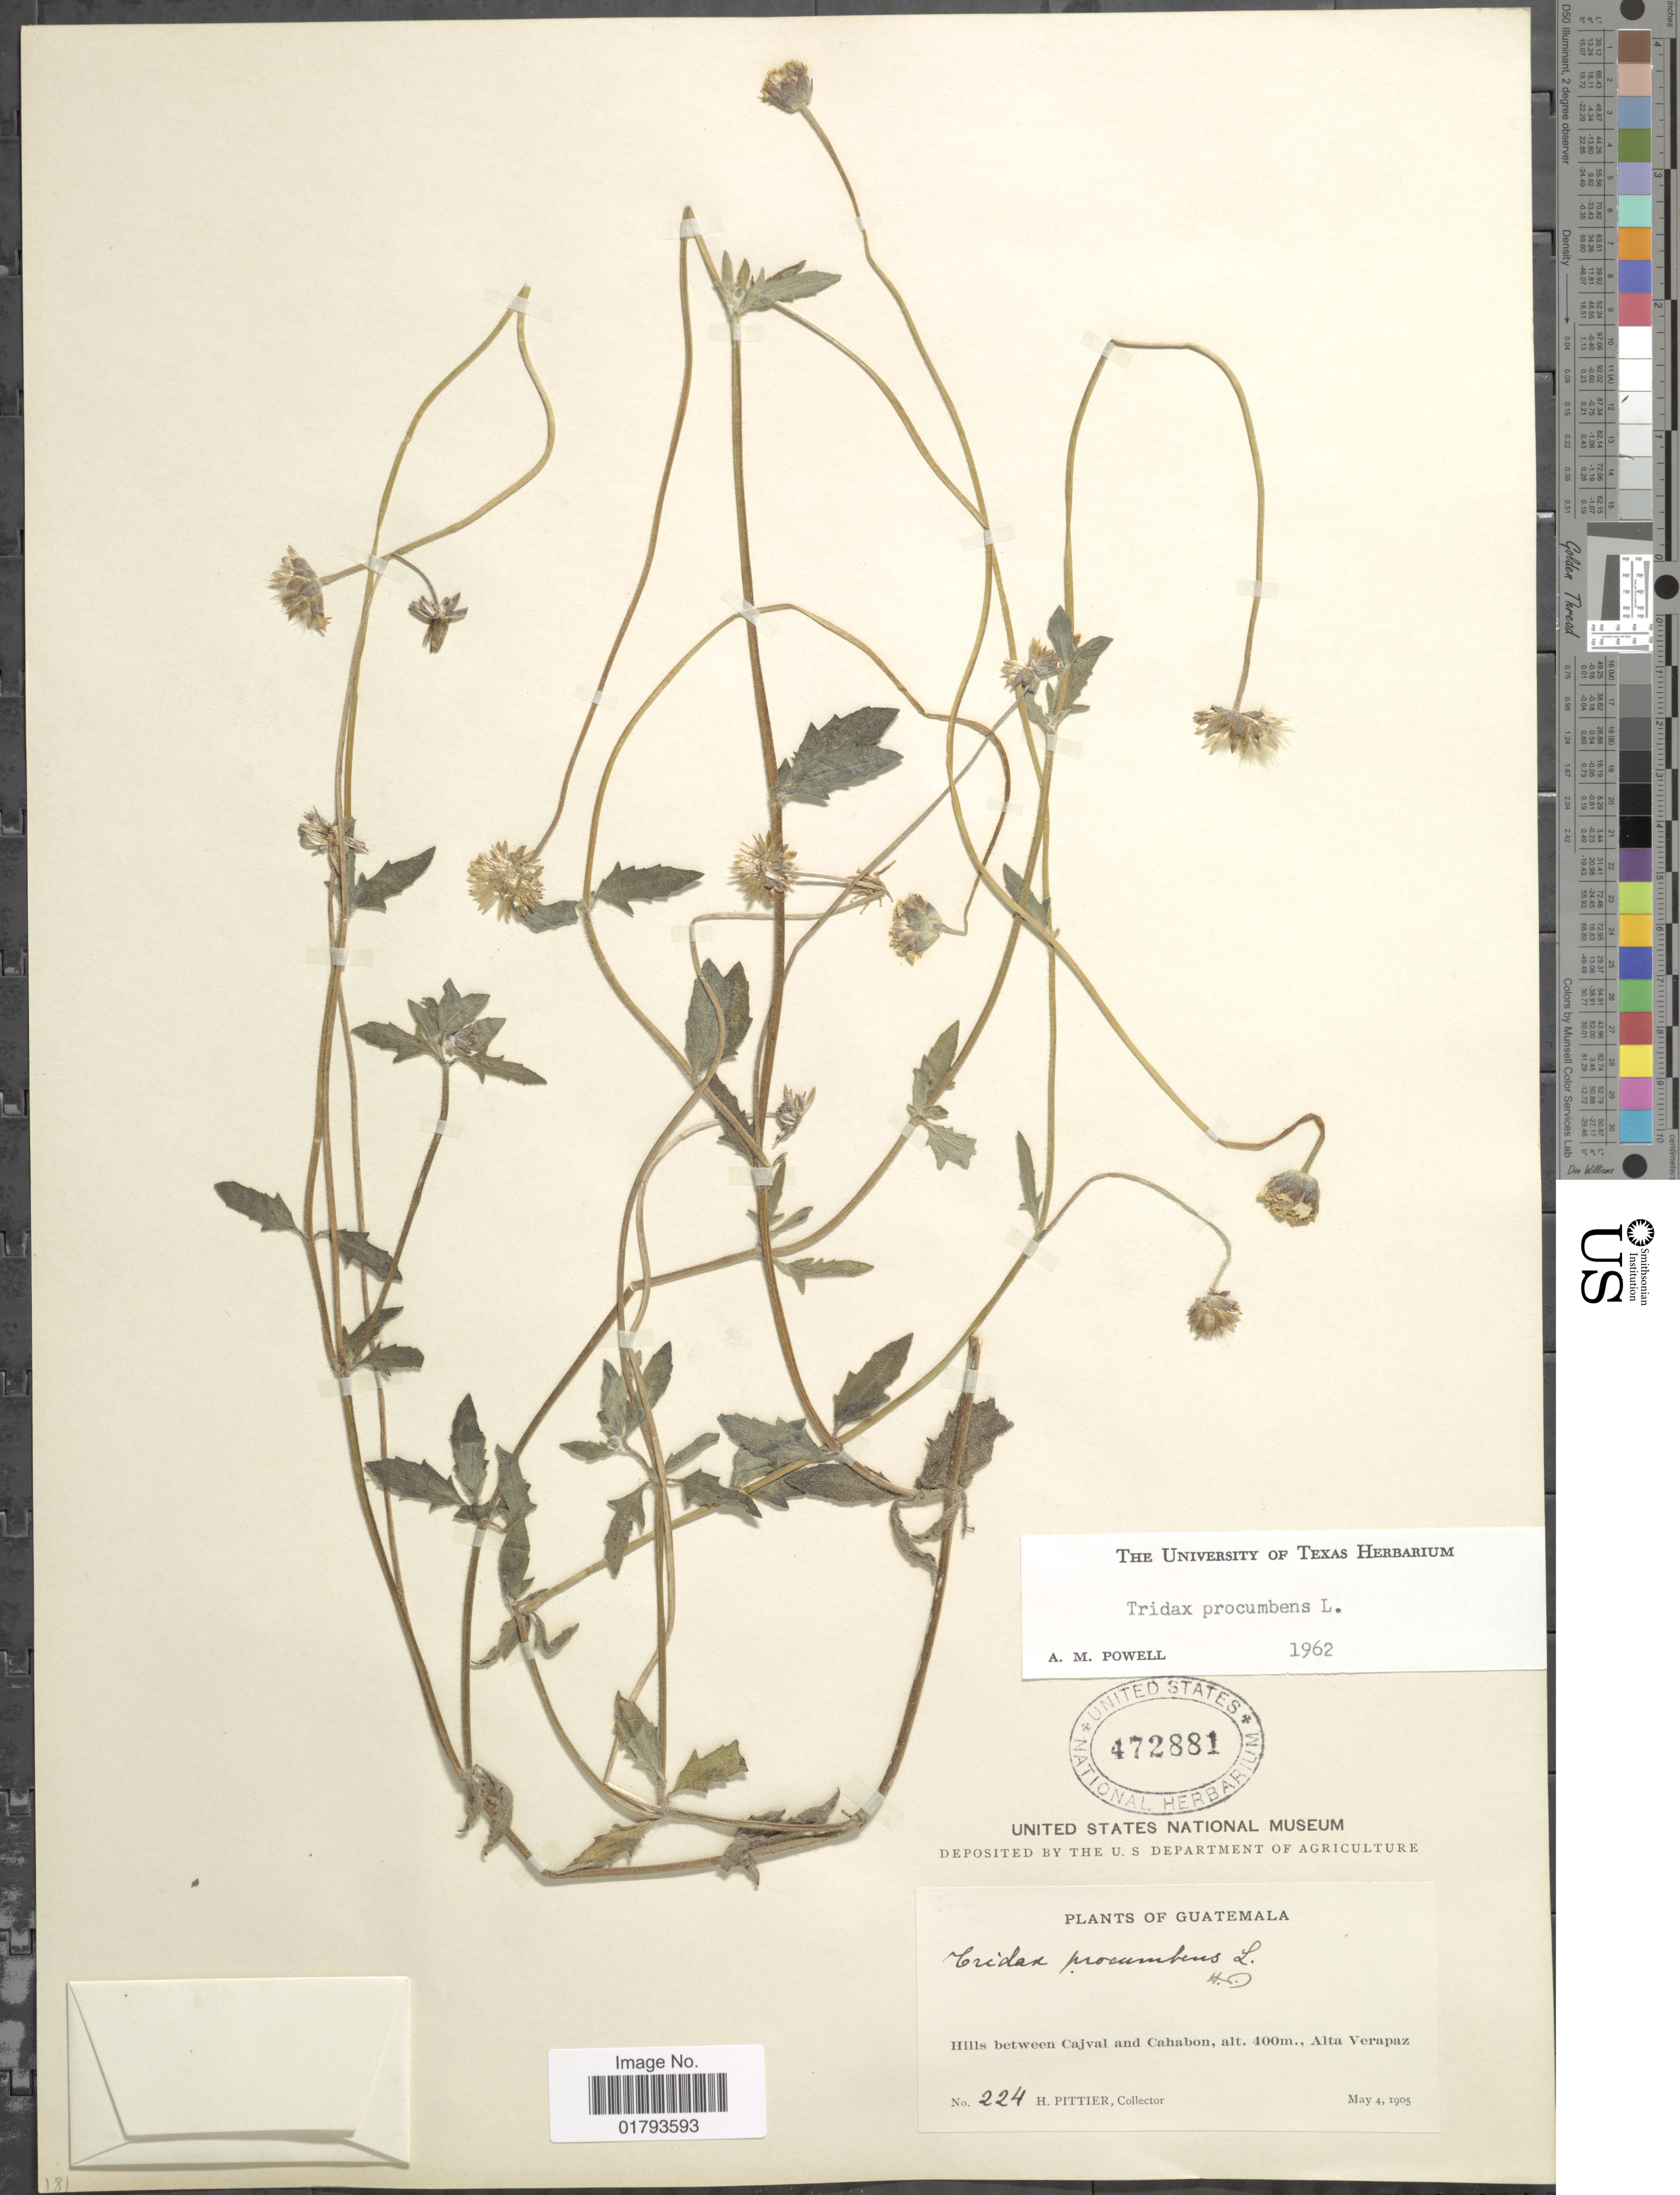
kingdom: Plantae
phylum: Tracheophyta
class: Magnoliopsida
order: Asterales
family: Asteraceae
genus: Tridax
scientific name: Tridax procumbens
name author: L.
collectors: H. F. Pittier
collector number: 224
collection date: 1905-05-04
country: Guatemala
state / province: Alta Verapaz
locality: Hills between Cajval and Cahabon.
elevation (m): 400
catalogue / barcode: US 472881